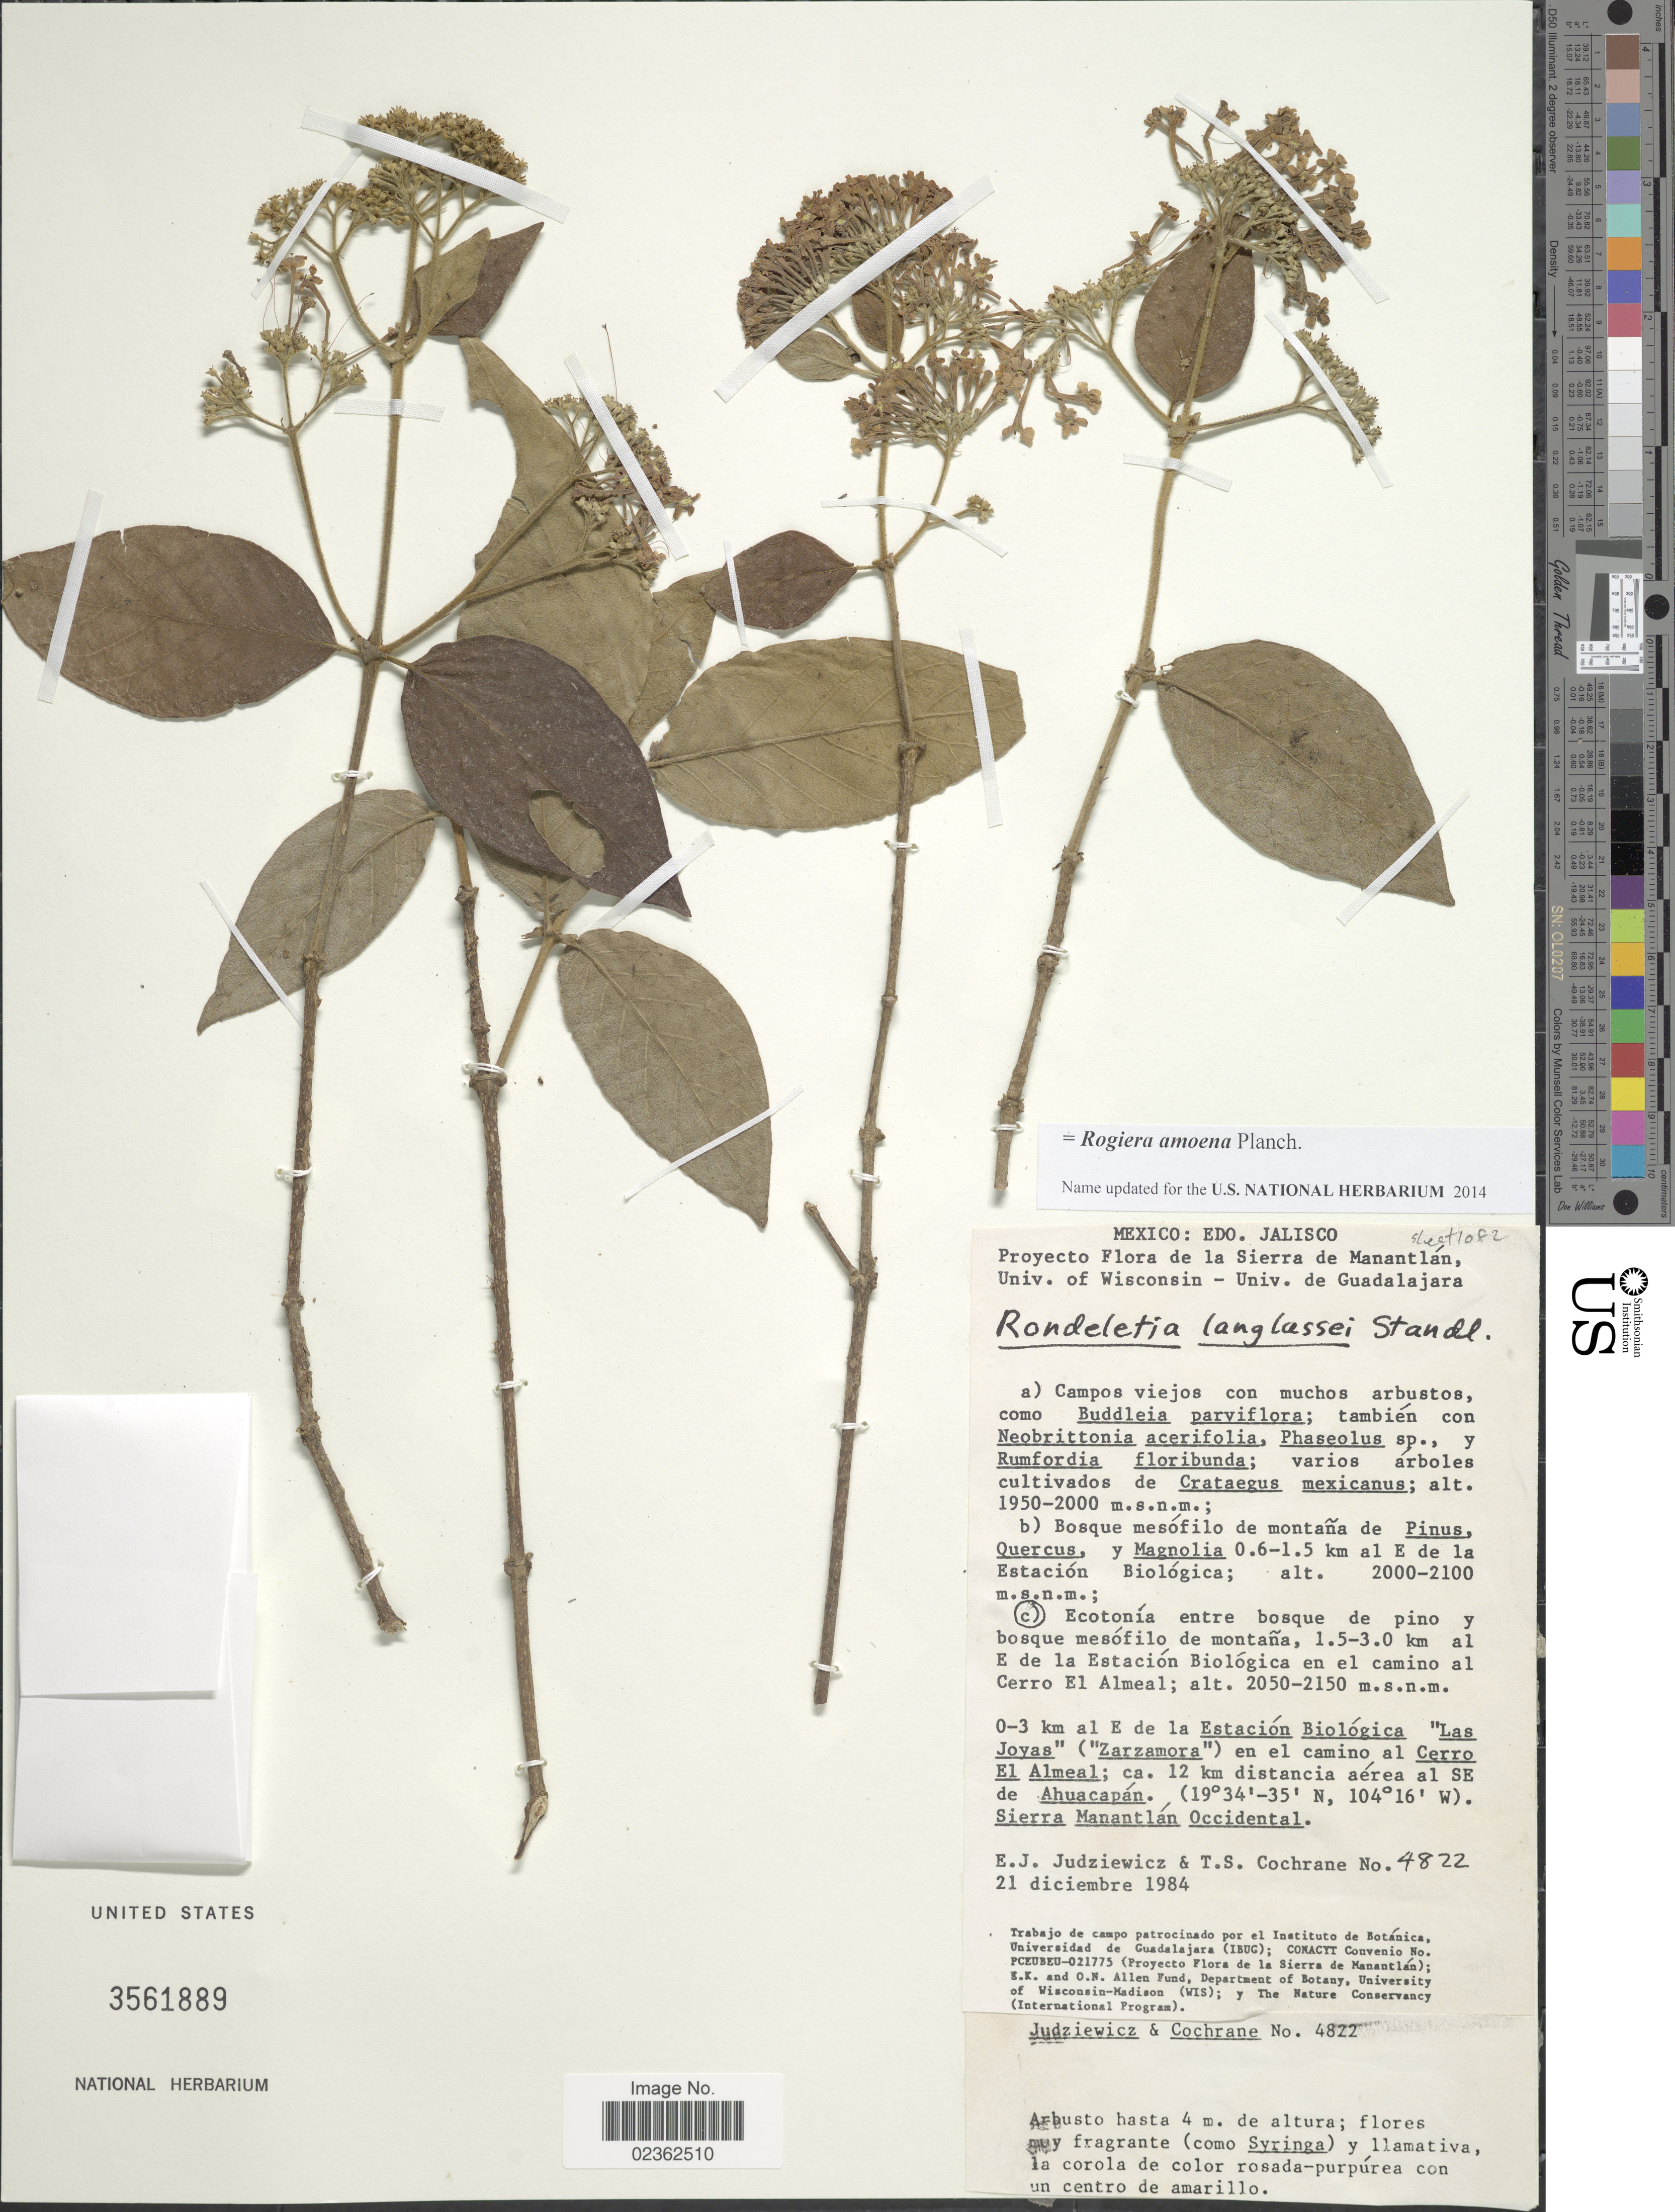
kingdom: Plantae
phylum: Tracheophyta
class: Magnoliopsida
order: Gentianales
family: Rubiaceae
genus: Rogiera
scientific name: Rogiera amoena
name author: Planch.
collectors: E. J. Judziewicz & T. S. Cochrane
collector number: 4822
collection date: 1984-12-21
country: Mexico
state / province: Jalisco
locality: Sierra de Manantlan, Ecotonia entre bosque de pino y bosque medofilo de montana, 1.5-.3.0 km al E de la Estacion Biologica en el camino al Cerro El Almeal, 0-3 km al E de la Estacion Biologica "Las Joyas"("Zarzamora") en el camino al Cerro El Almeal; ca. 12 km distancia aerea al SE de Ahuacapan, Sierra Manantlan Occidental.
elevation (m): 2050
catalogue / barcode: US 3561889